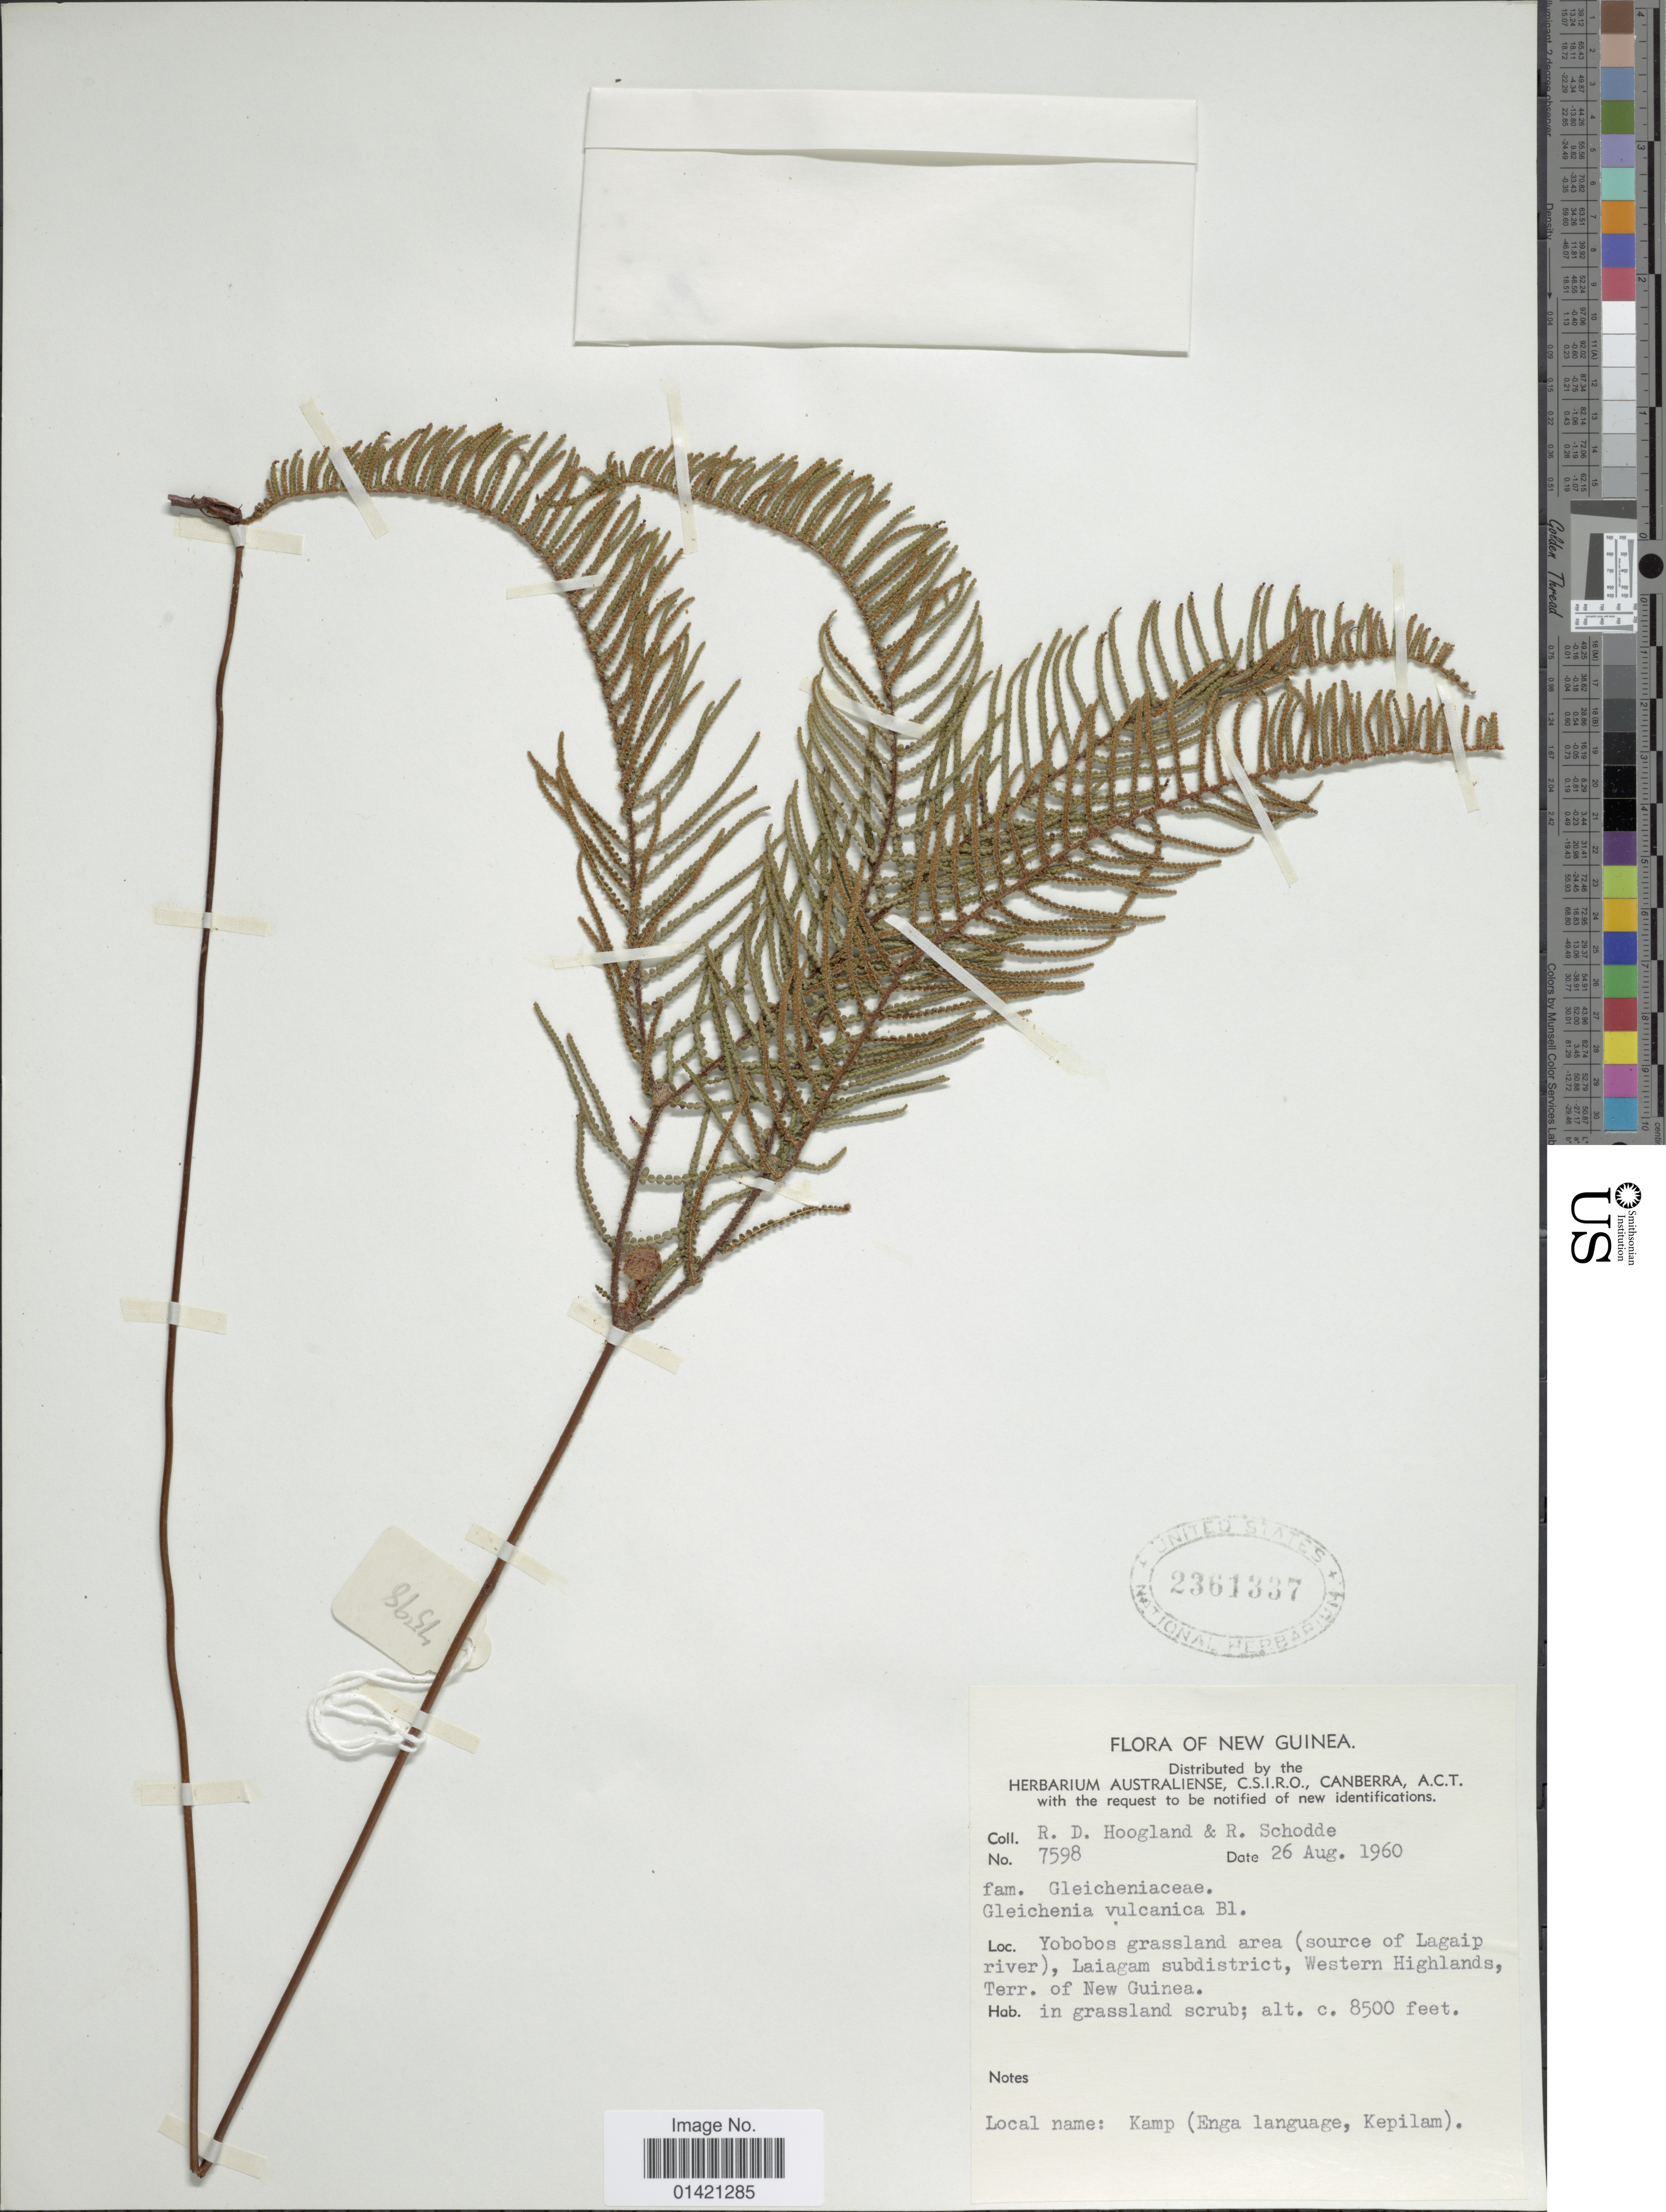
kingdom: Plantae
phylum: Tracheophyta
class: Polypodiopsida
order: Gleicheniales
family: Gleicheniaceae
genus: Gleichenia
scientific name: Gleichenia vulcanica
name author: Blume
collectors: R. D. Hoogland & R. Schodde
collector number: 7598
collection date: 1960-08-26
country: Papua New Guinea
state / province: Western Highlands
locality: Yocobos grassland area (source of Lagaip river), Laiagam subdistrict, Terr. of New Guinea.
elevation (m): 2591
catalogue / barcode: US 2361337